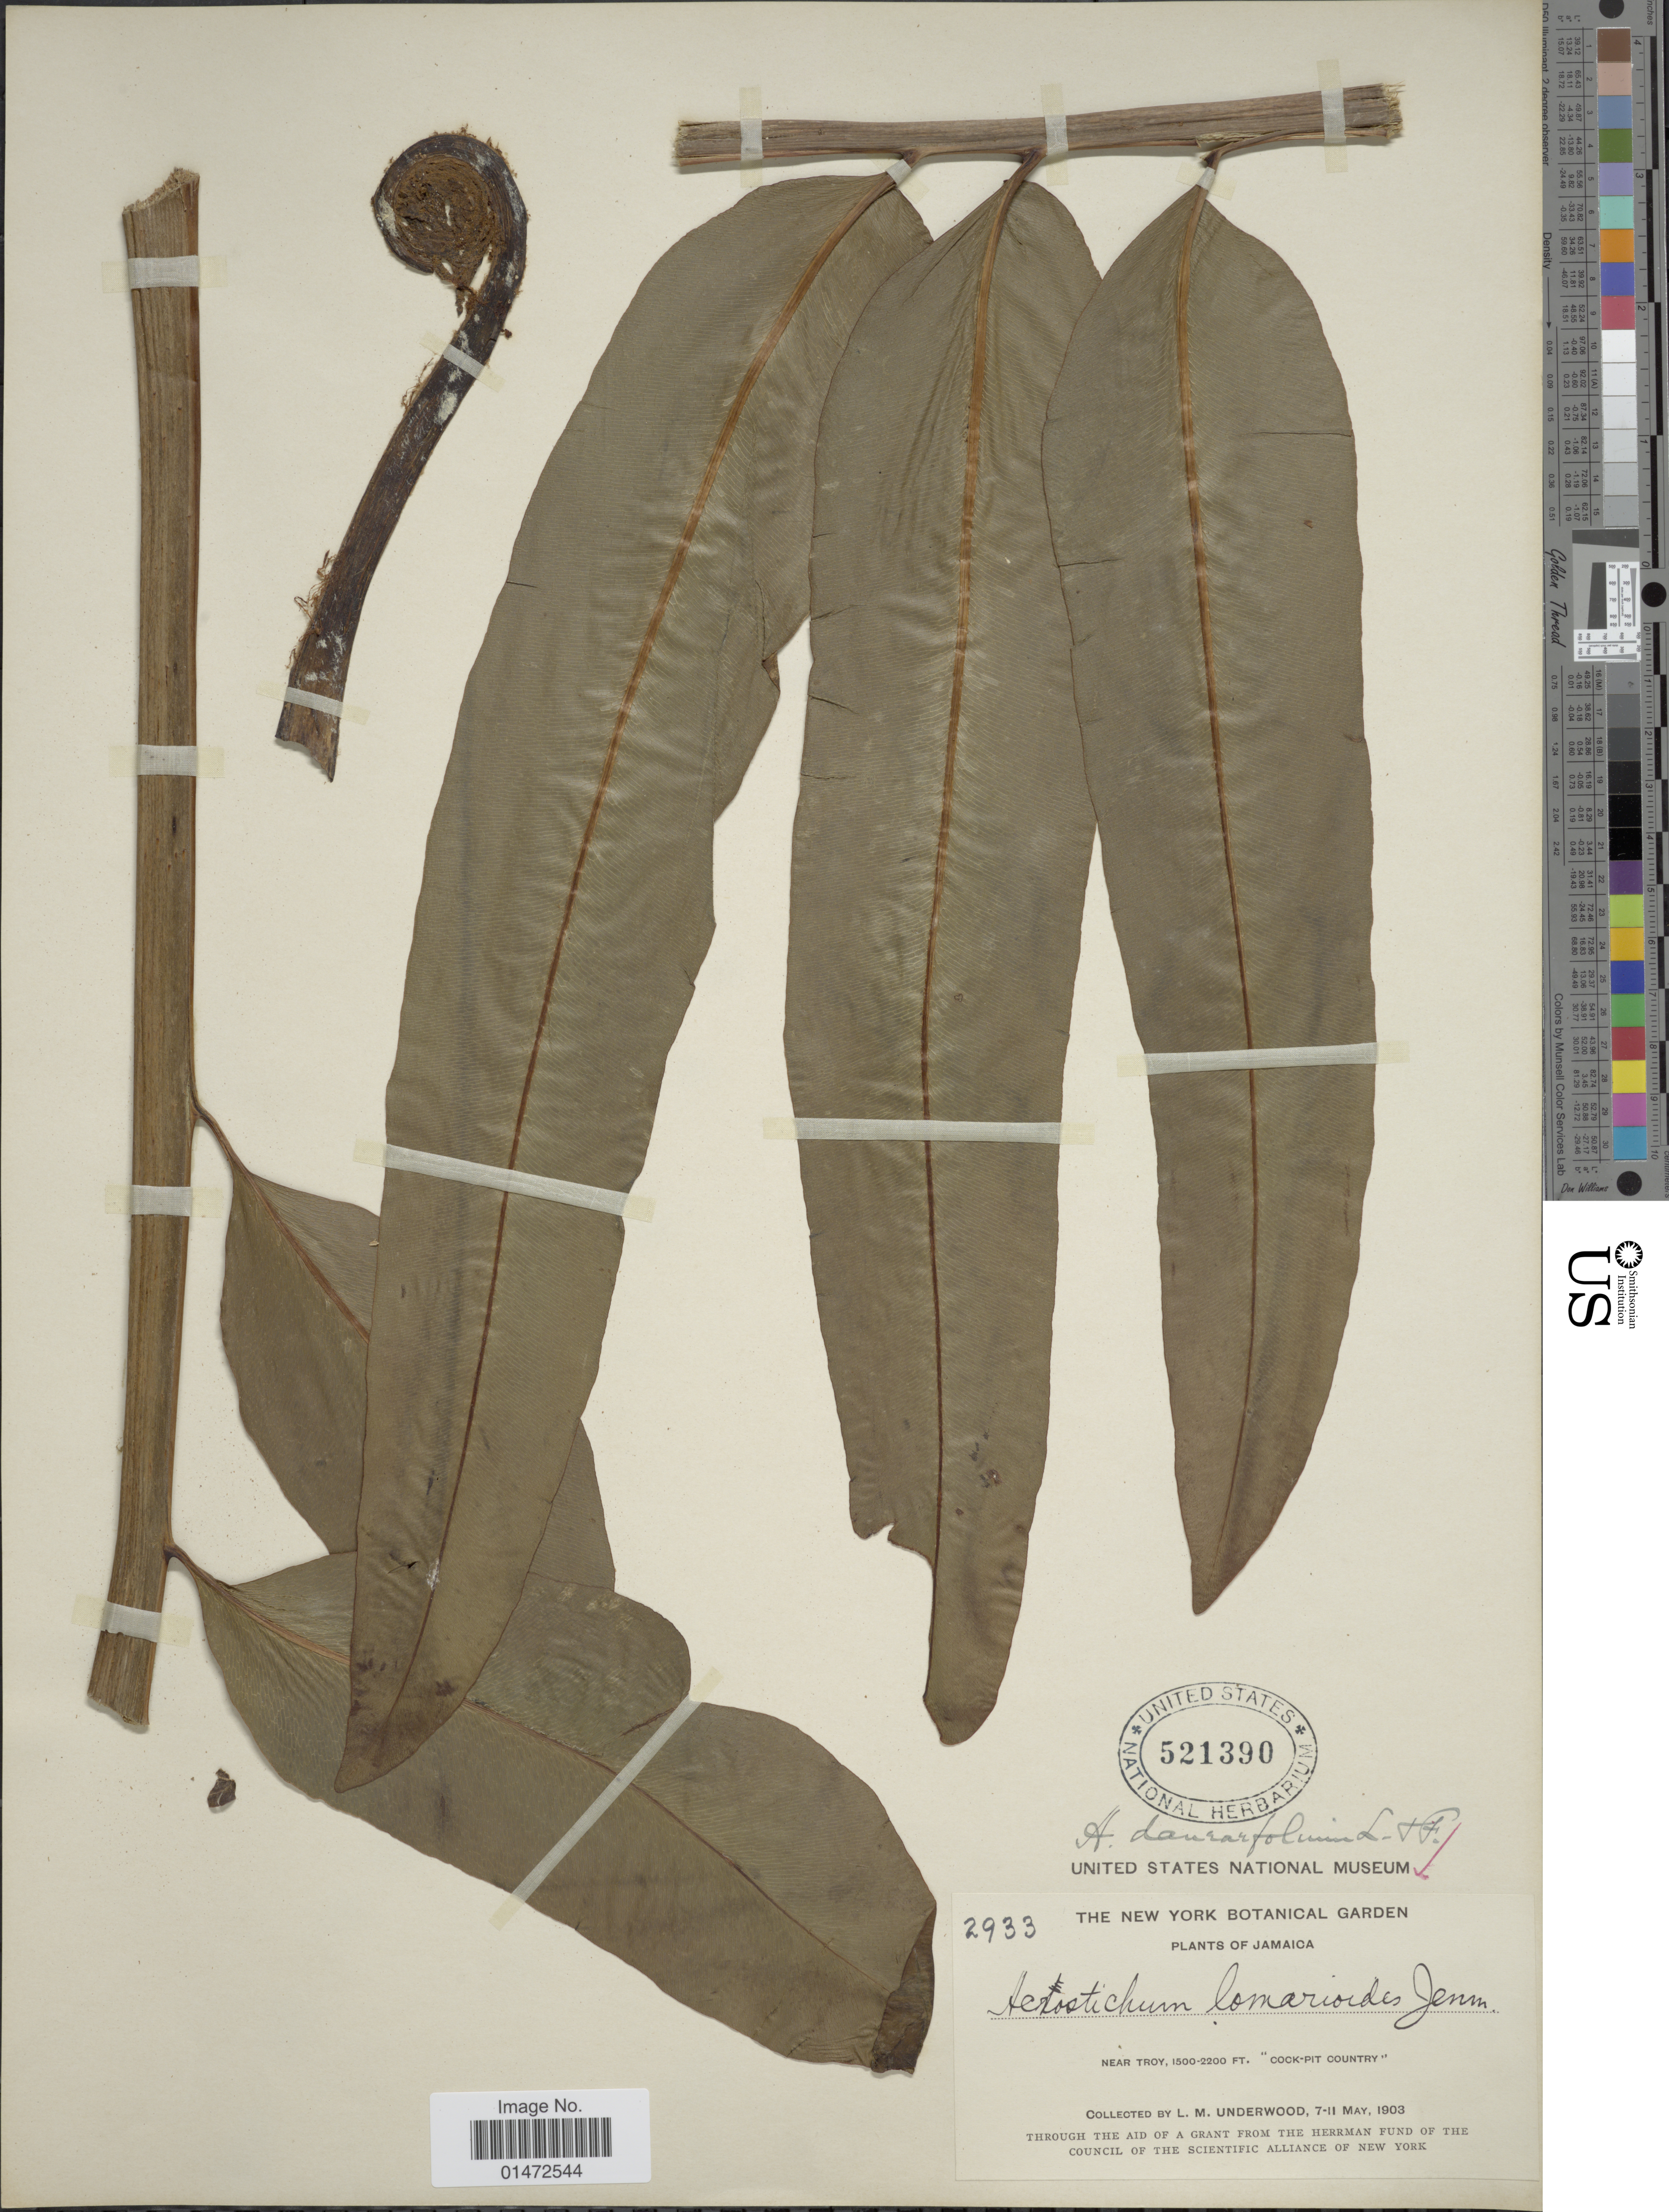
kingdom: Plantae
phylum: Tracheophyta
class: Polypodiopsida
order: Polypodiales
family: Pteridaceae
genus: Acrostichum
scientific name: Acrostichum danaeifolium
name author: Langsd. & Fisch.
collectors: L. M. Underwood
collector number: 2933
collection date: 1903-05-07/1903-05-11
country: Jamaica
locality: Near Troy, "Cock-Pit Country"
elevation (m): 457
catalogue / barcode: US 521390